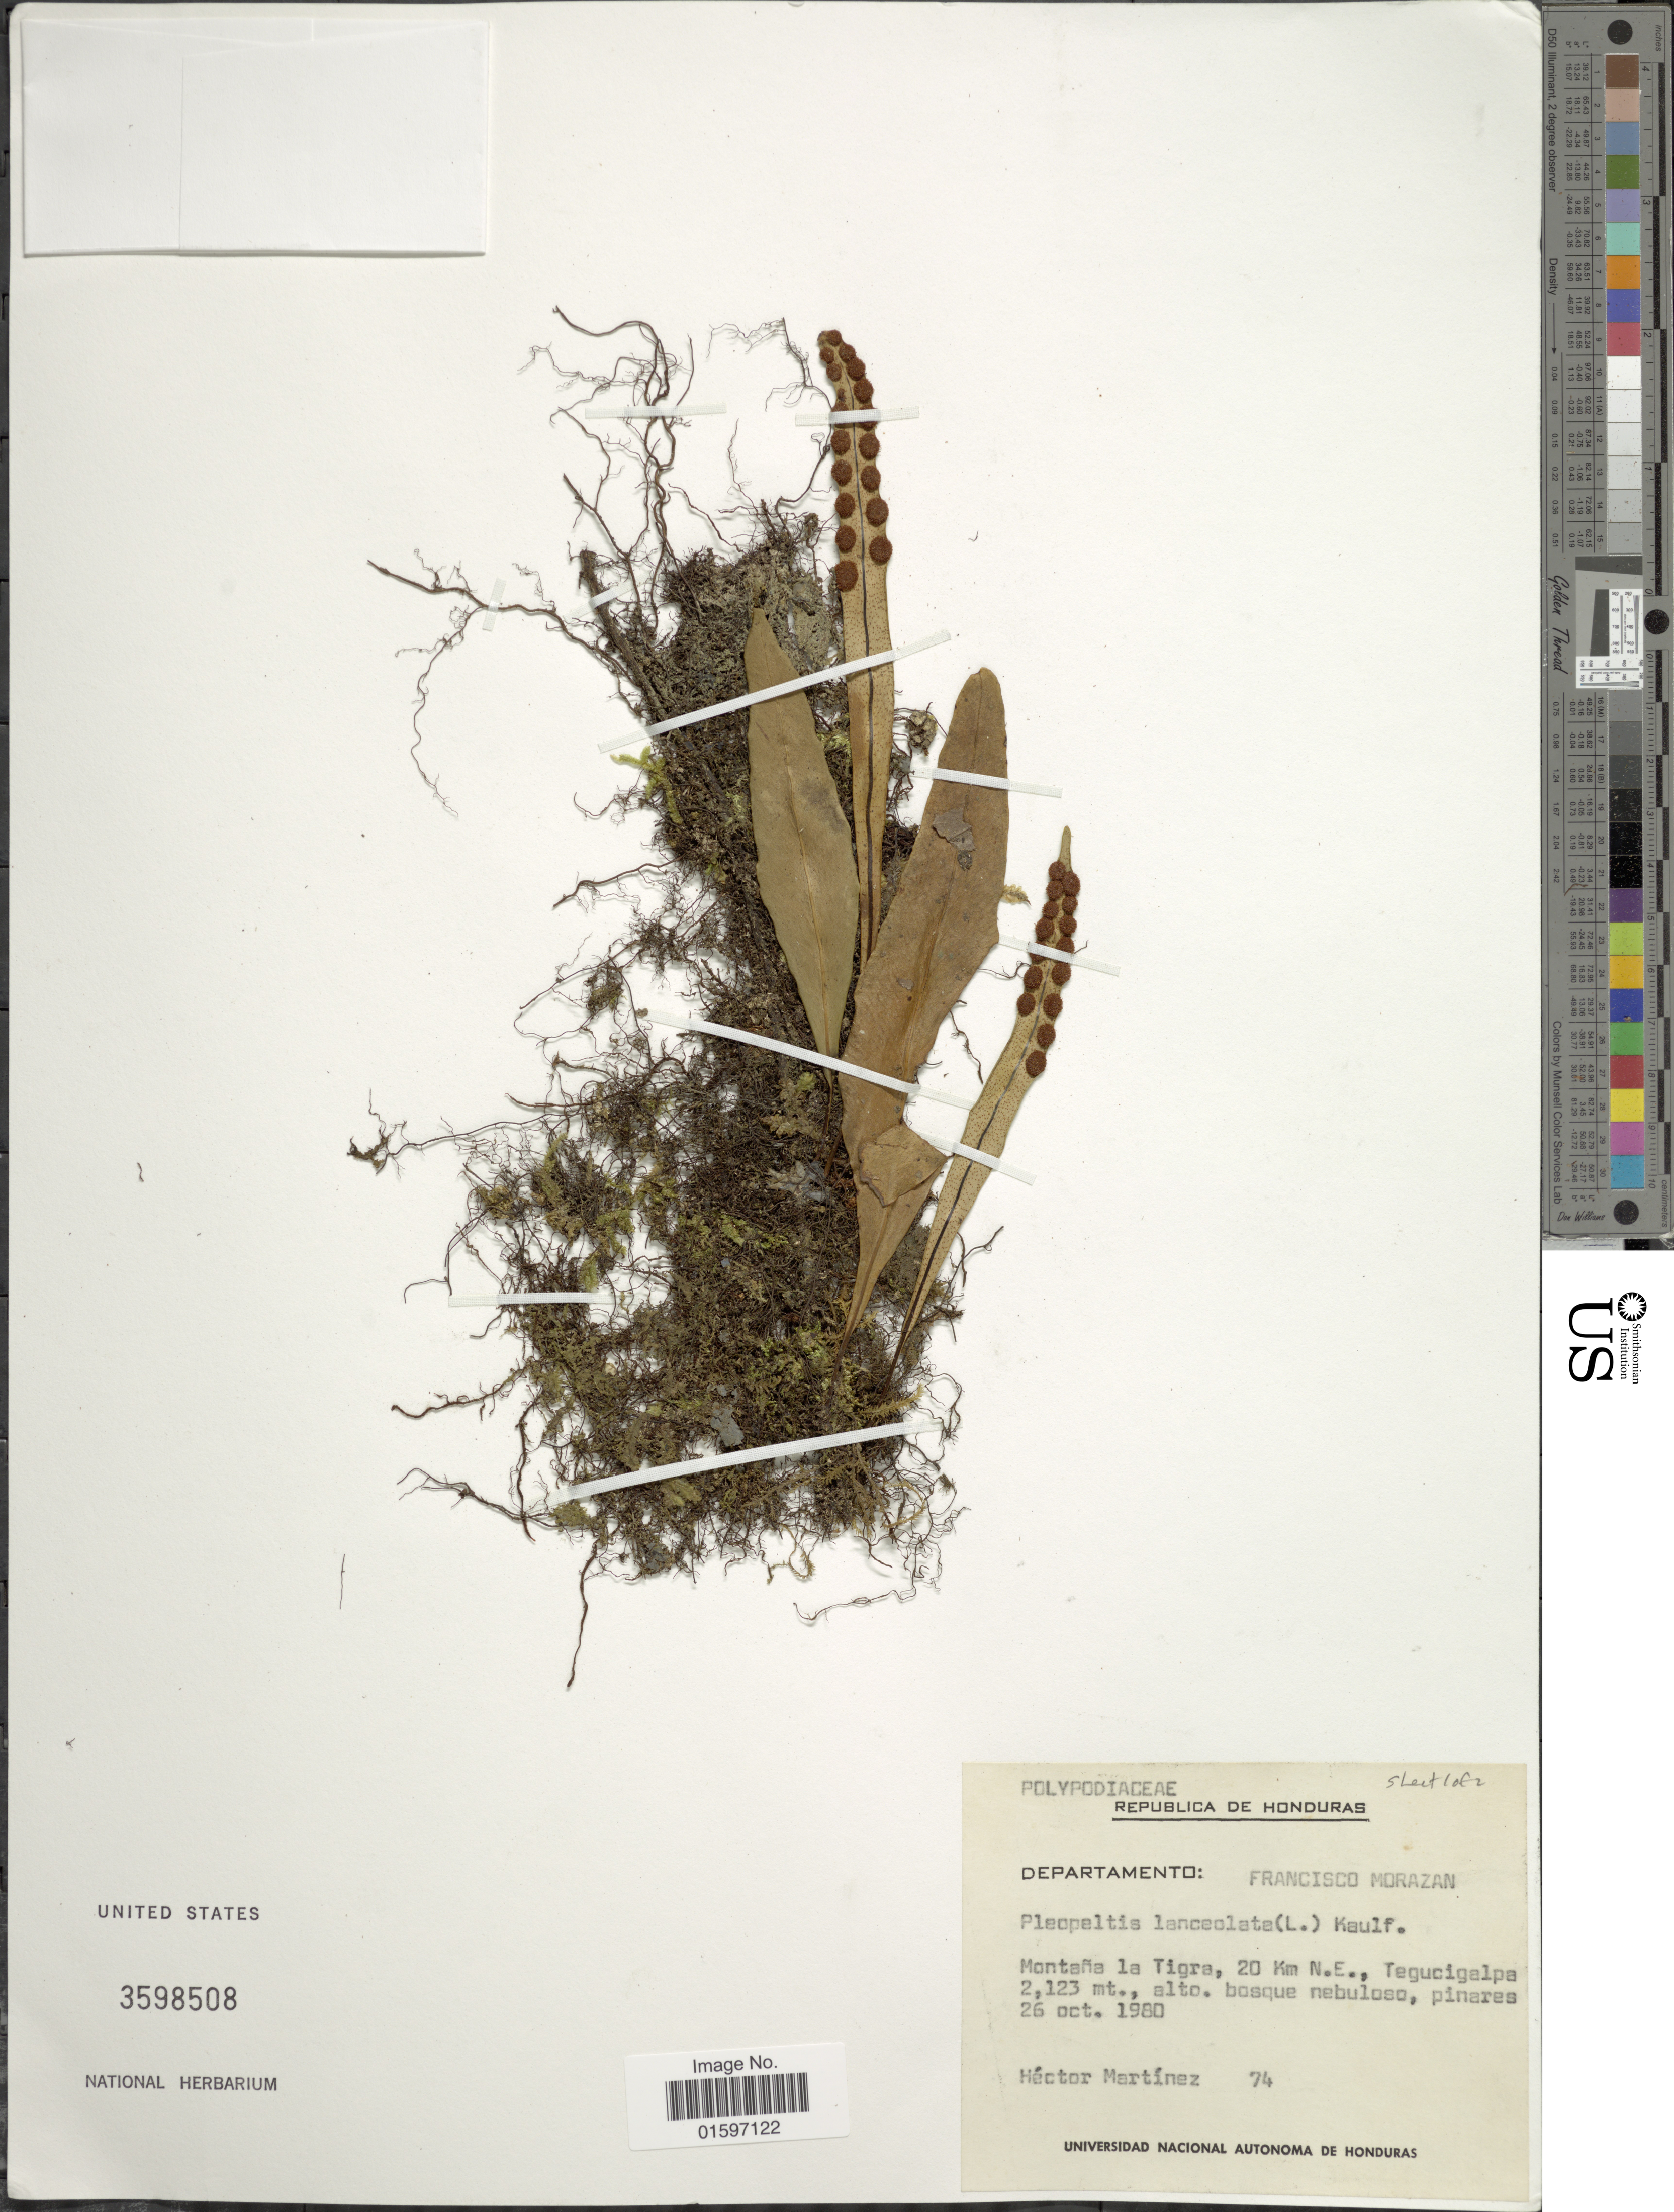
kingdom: Plantae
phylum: Tracheophyta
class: Polypodiopsida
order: Polypodiales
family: Polypodiaceae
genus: Pleopeltis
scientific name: Pleopeltis crassinervata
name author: (Fée) T. Moore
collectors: H. Martínez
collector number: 74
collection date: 1980-10-26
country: Honduras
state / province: Fco. Morazán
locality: Republica de Honduras, Montaña la Tigra, 20 km N. E., Tegucigalpa, bosque nebuloso, pinares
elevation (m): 2123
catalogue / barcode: US 3598508